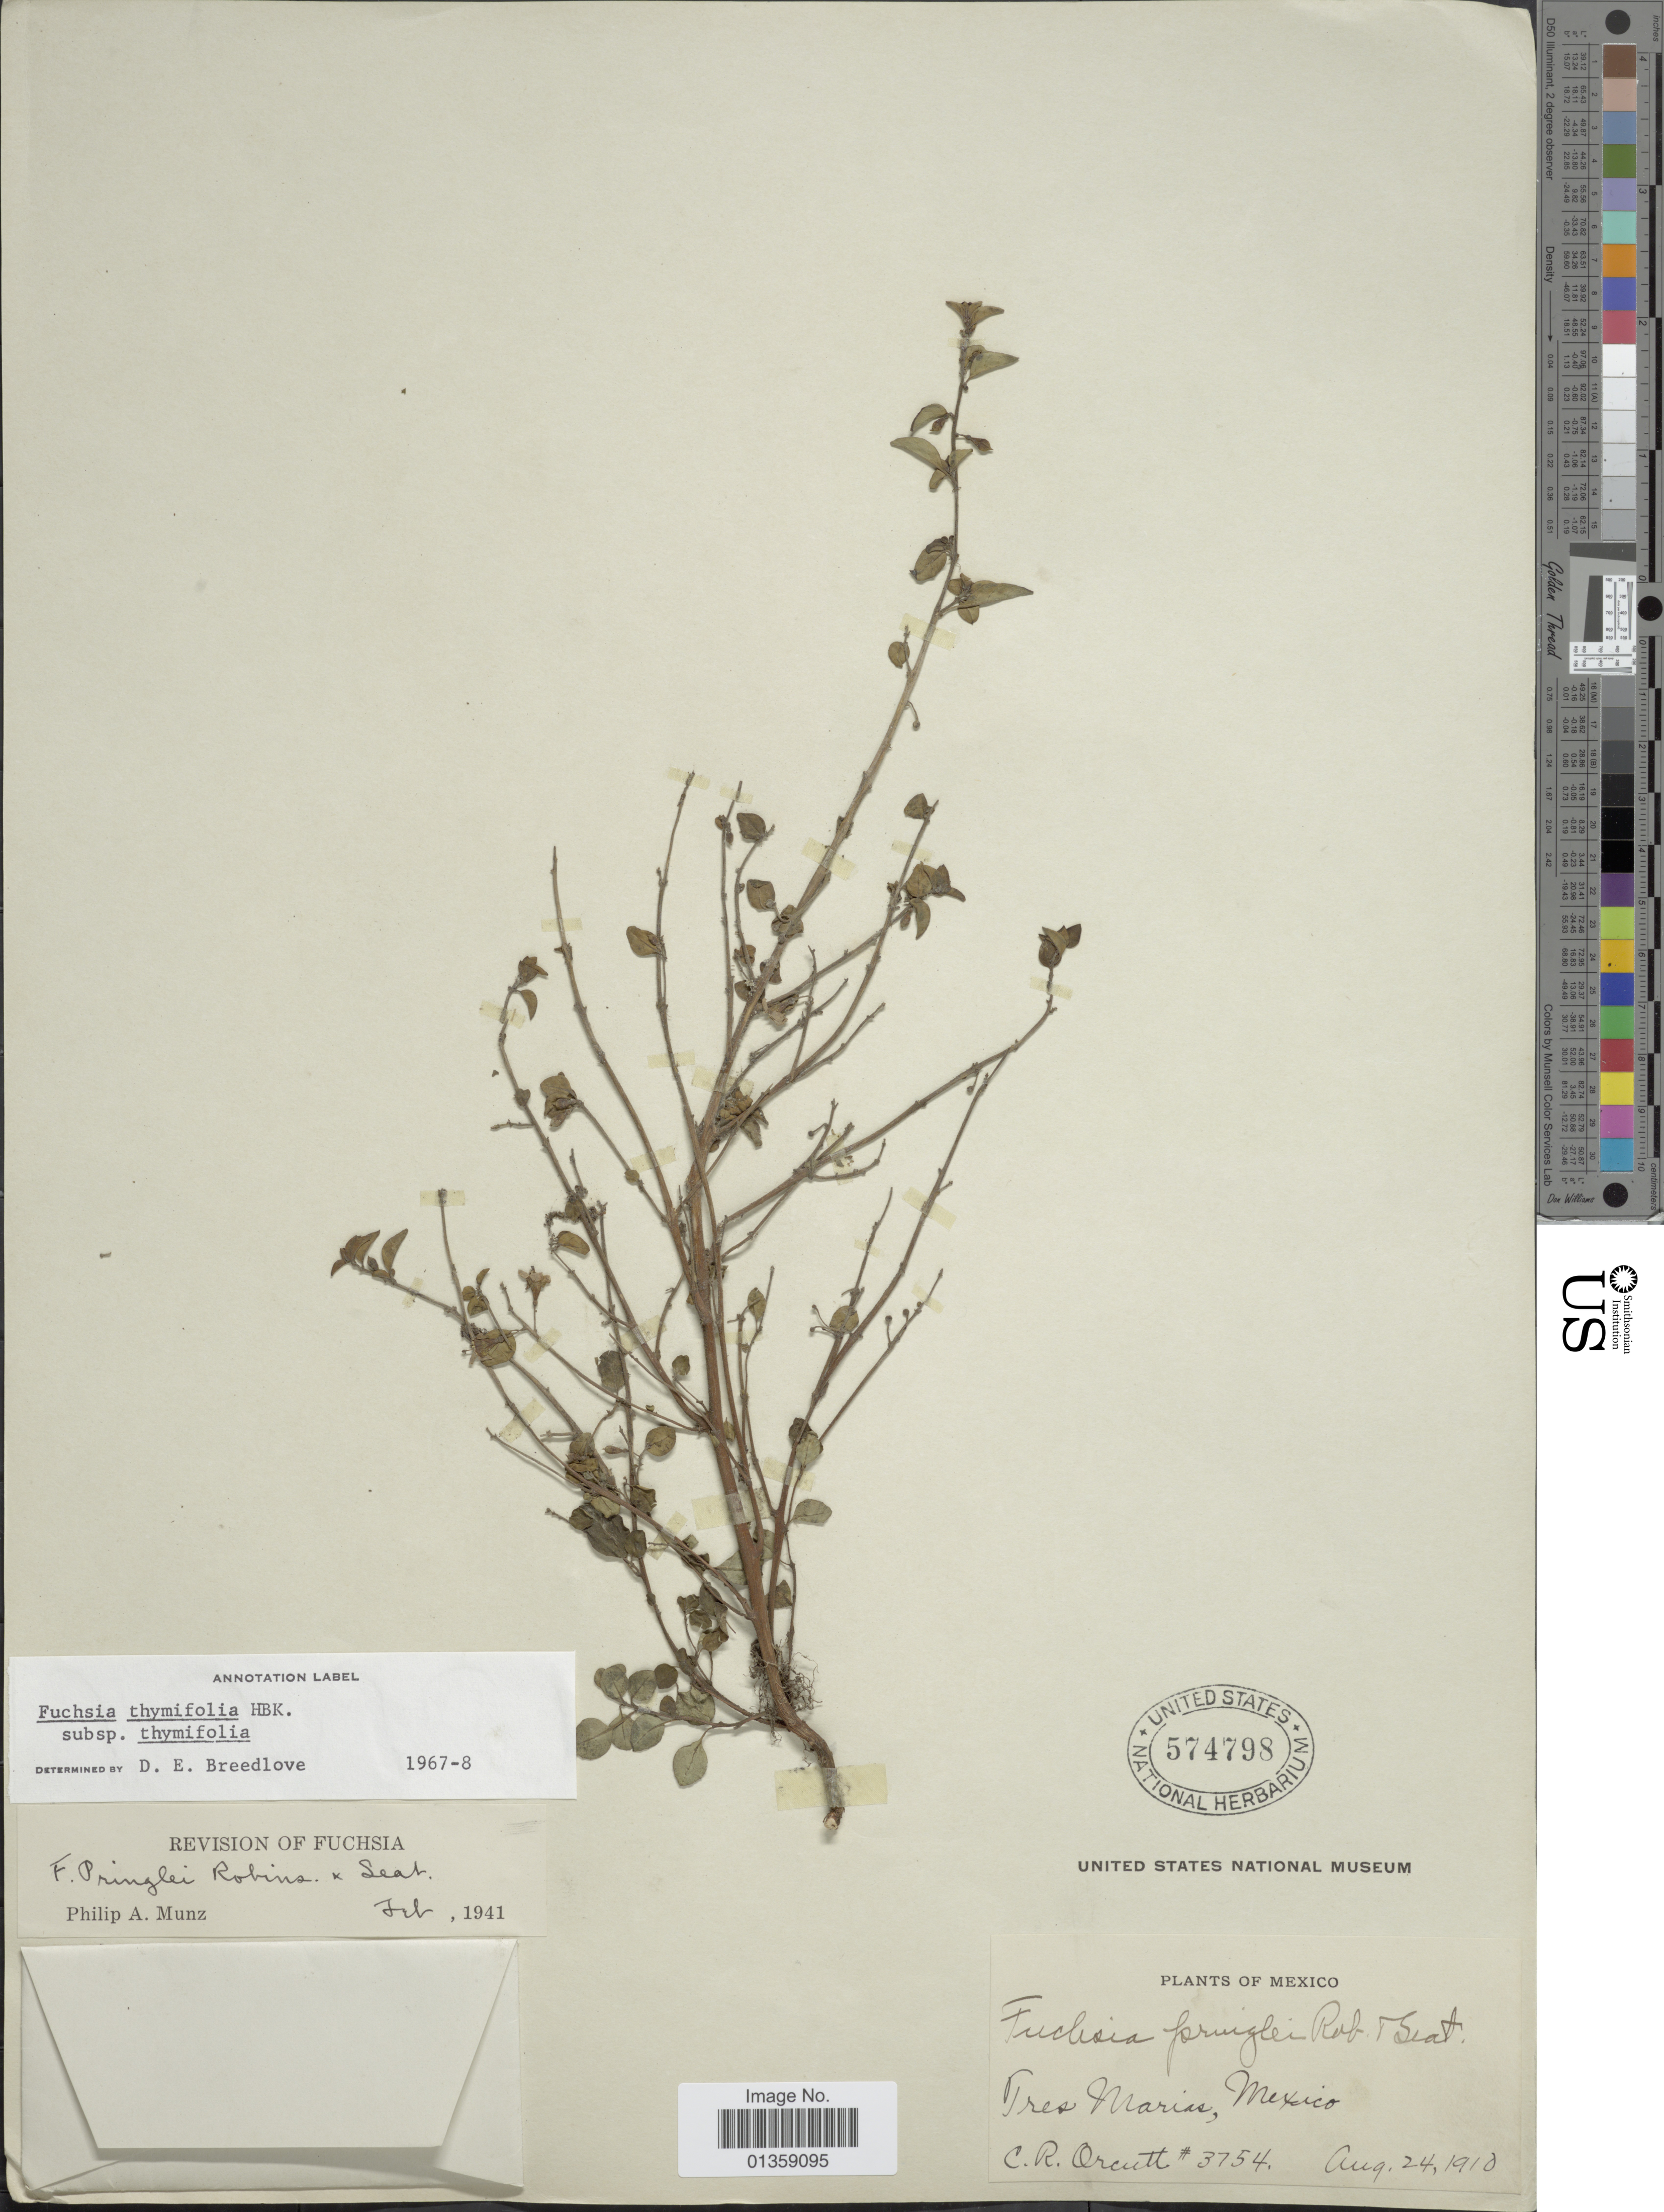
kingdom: Plantae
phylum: Tracheophyta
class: Magnoliopsida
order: Myrtales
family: Onagraceae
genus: Fuchsia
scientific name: Fuchsia thymifolia subsp. thymifolia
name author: Kunth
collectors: C. R. Orcutt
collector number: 3754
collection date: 1910-08-24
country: Mexico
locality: Tres Marias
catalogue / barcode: US 574798